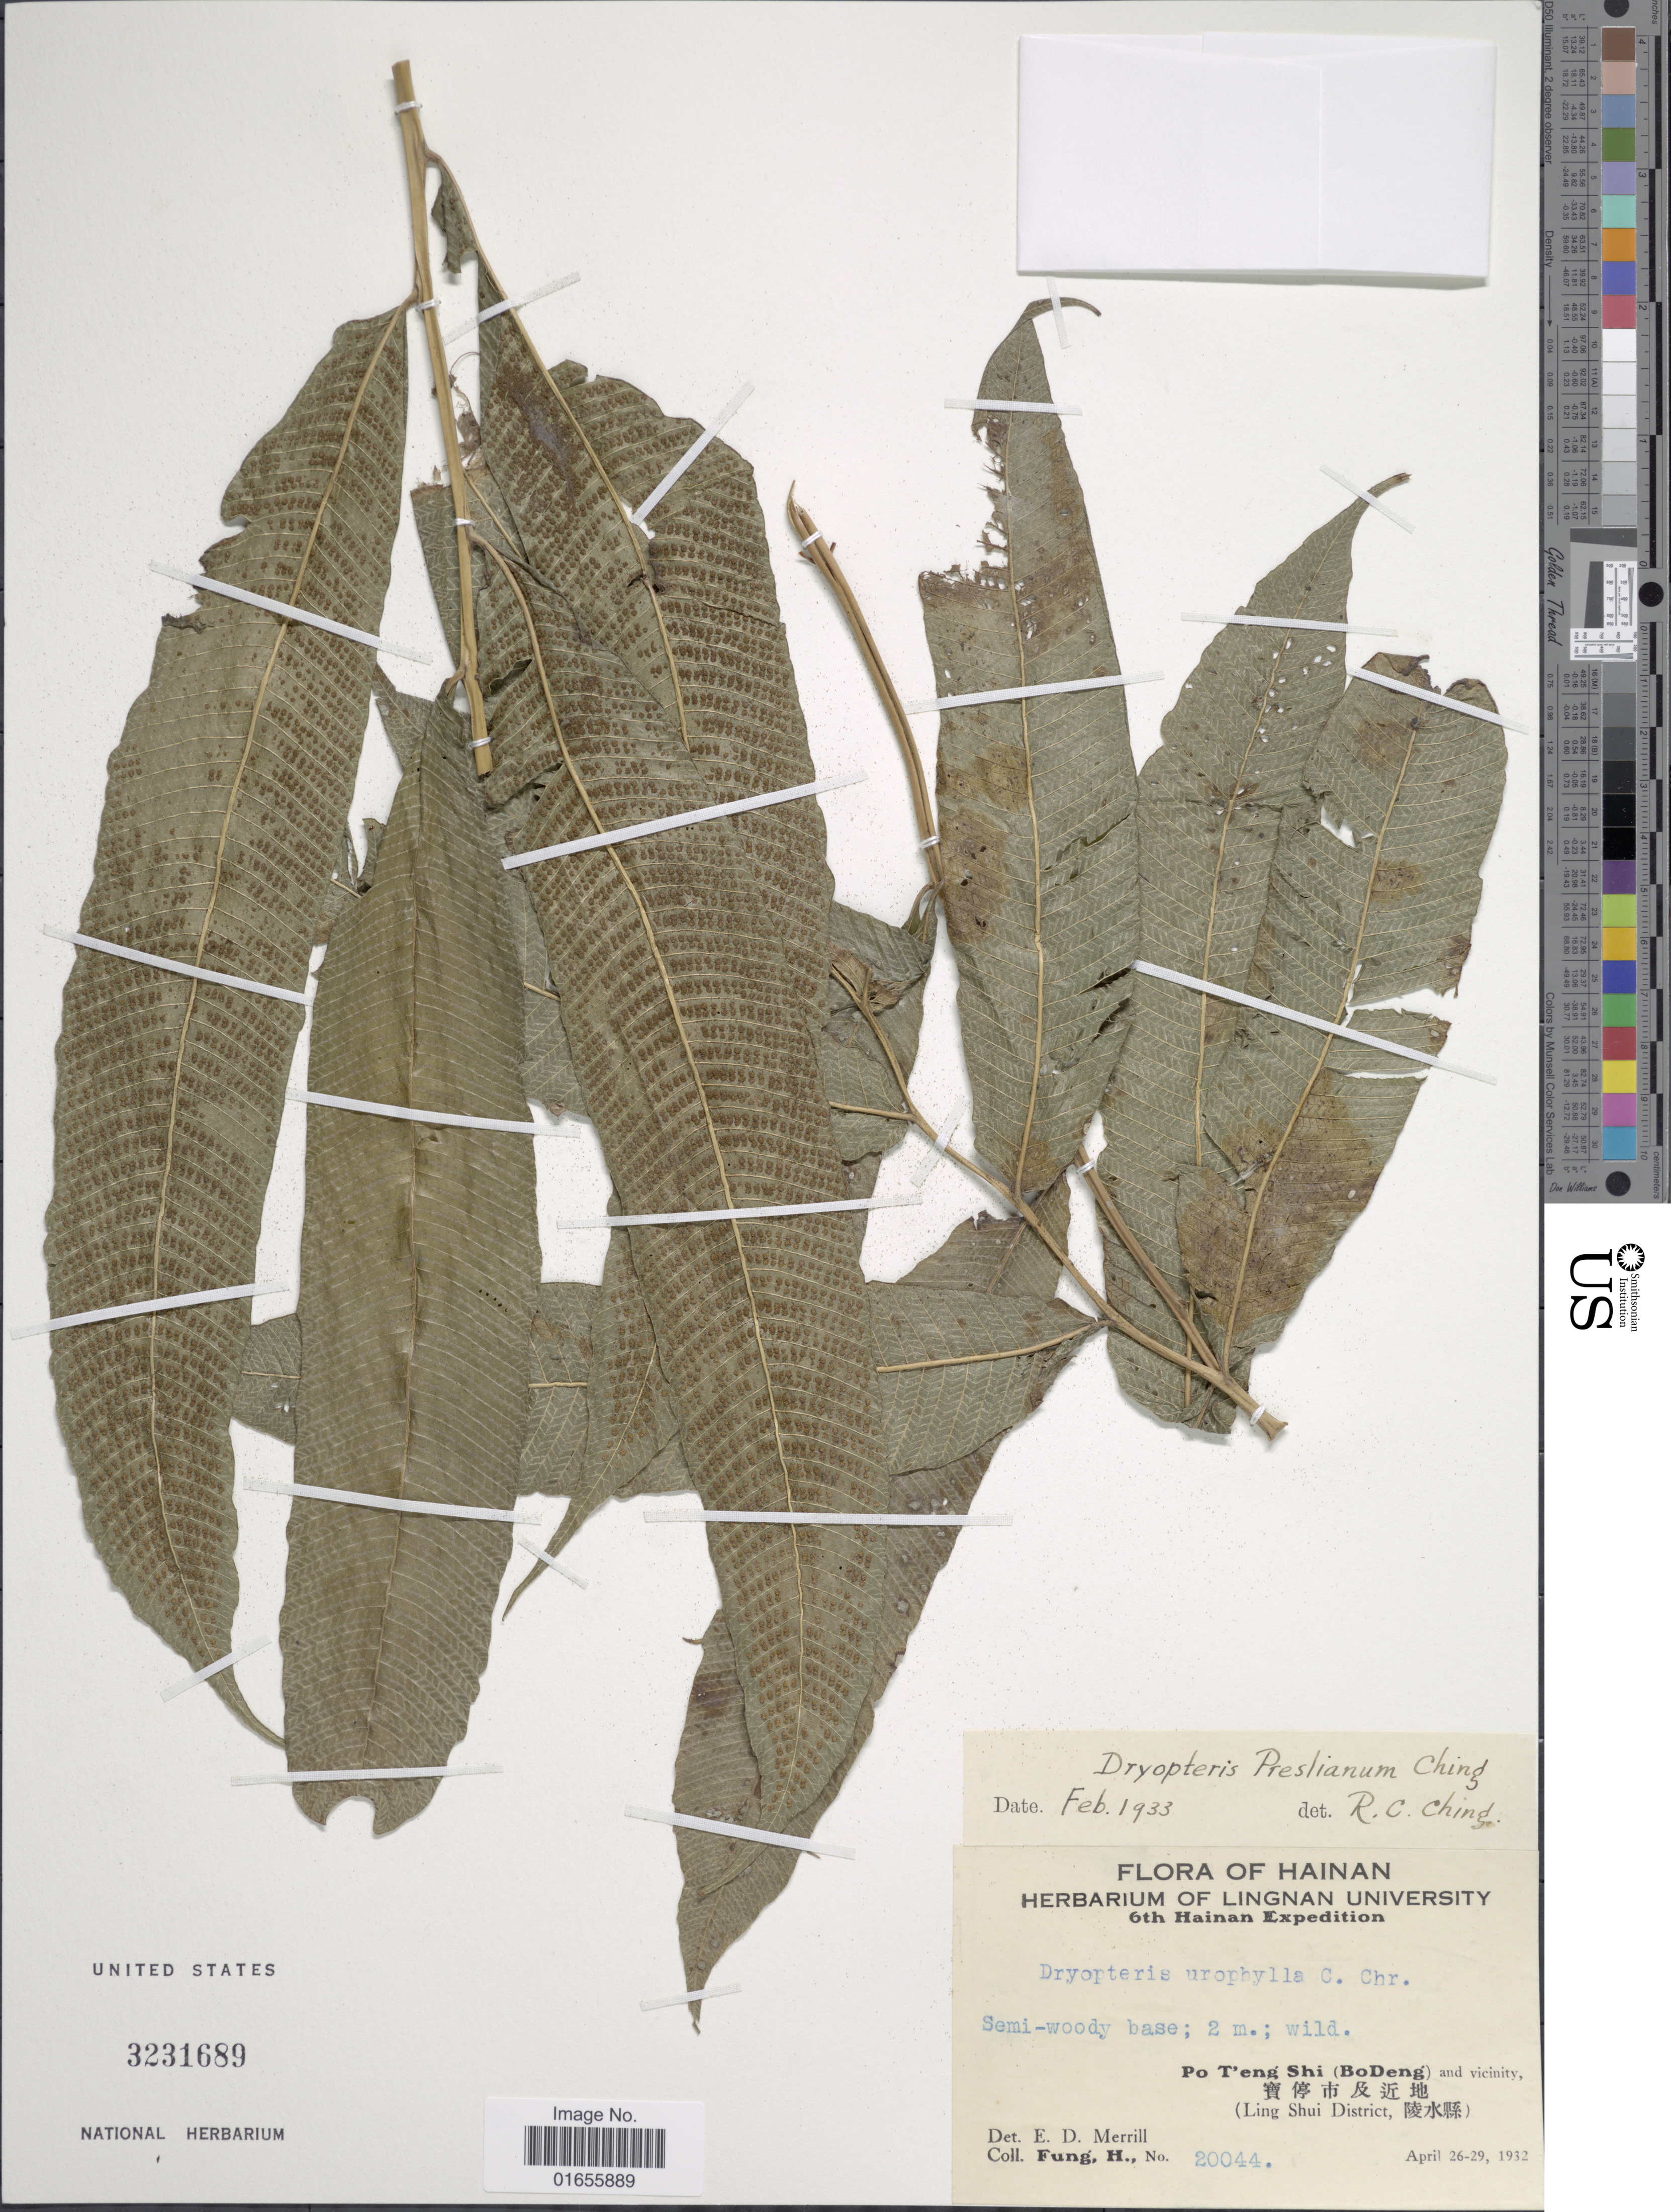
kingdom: Plantae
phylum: Tracheophyta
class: Polypodiopsida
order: Polypodiales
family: Thelypteridaceae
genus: Pronephrium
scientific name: Pronephrium asperum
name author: (C. Presl) Holttum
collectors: H. Fung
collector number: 20044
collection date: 1932-04-26/1932-04-29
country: China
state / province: Hainan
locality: Po T'eng Shi (BoDeng) and vicinity (Ling Shui District)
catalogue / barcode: US 3231689